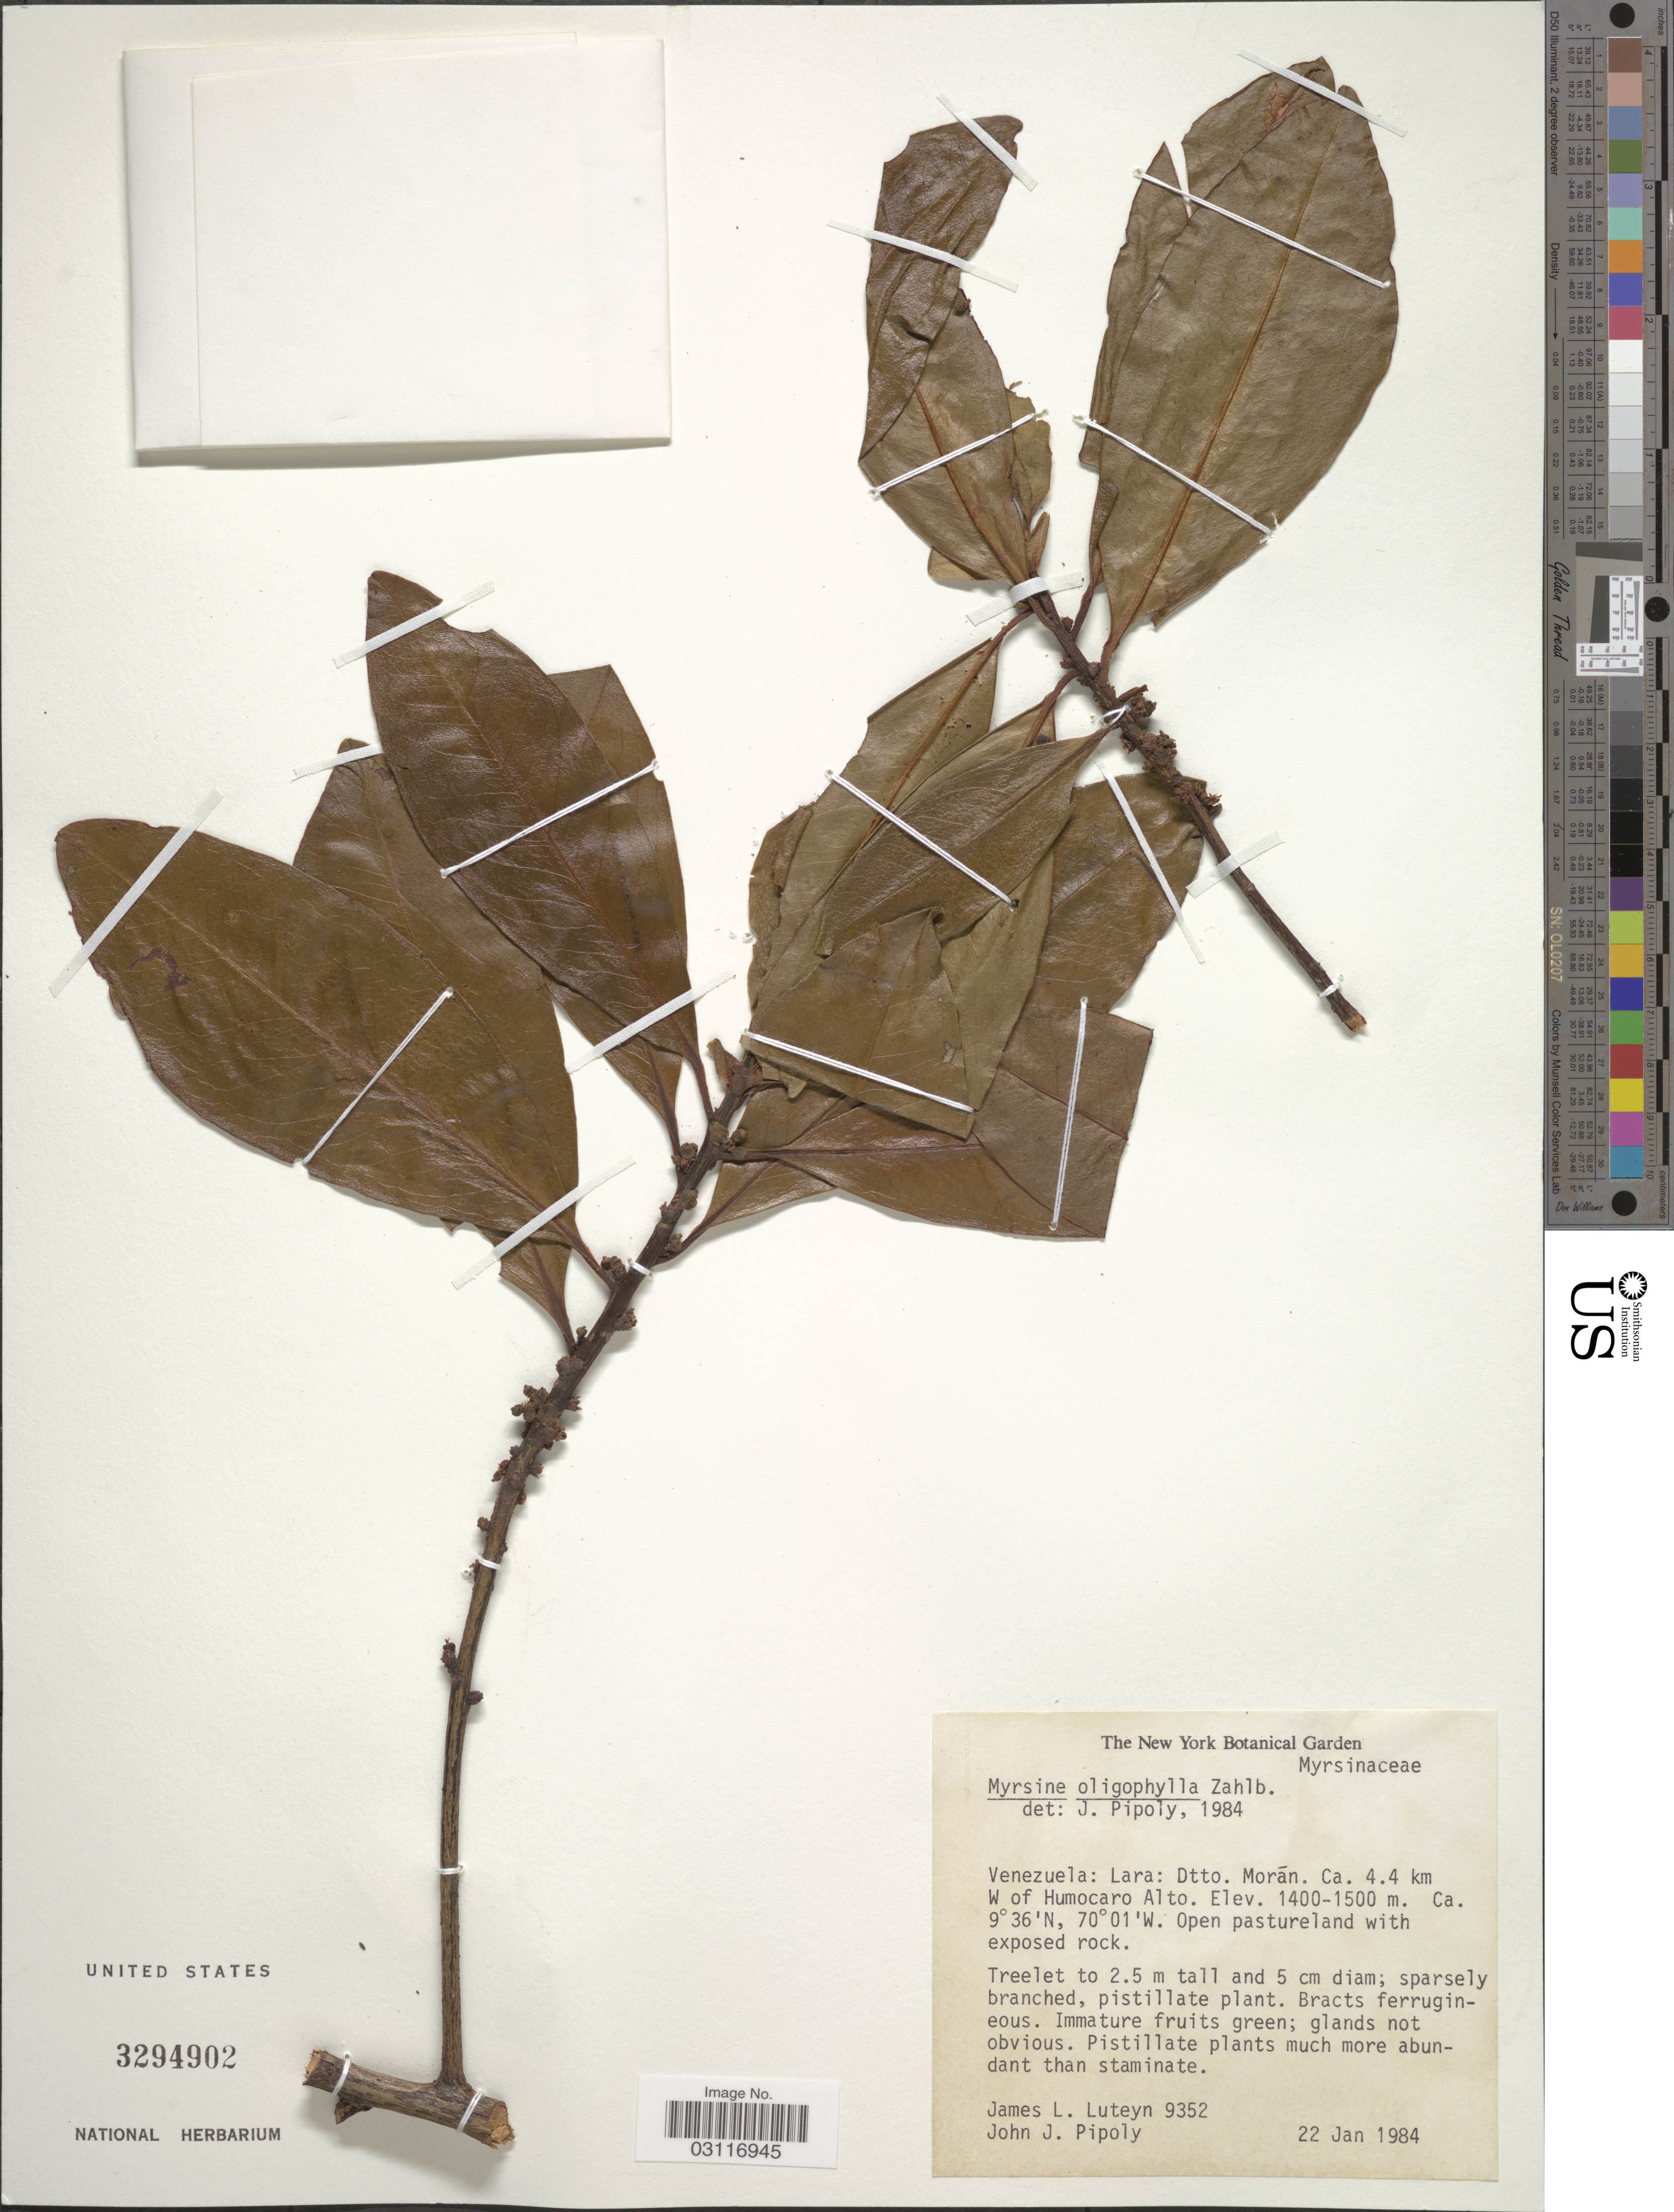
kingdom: Plantae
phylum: Tracheophyta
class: Magnoliopsida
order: Ericales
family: Primulaceae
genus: Myrsine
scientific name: Myrsine oligophylla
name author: Zahlbr.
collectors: J. Luteyn & J. J. Pipoly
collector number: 9352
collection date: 1984-01-22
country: Venezuela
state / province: Lara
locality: Dtto. Morán. Ca. 4.4 km W of Humocaro Alto.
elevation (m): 1400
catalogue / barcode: US 3294902